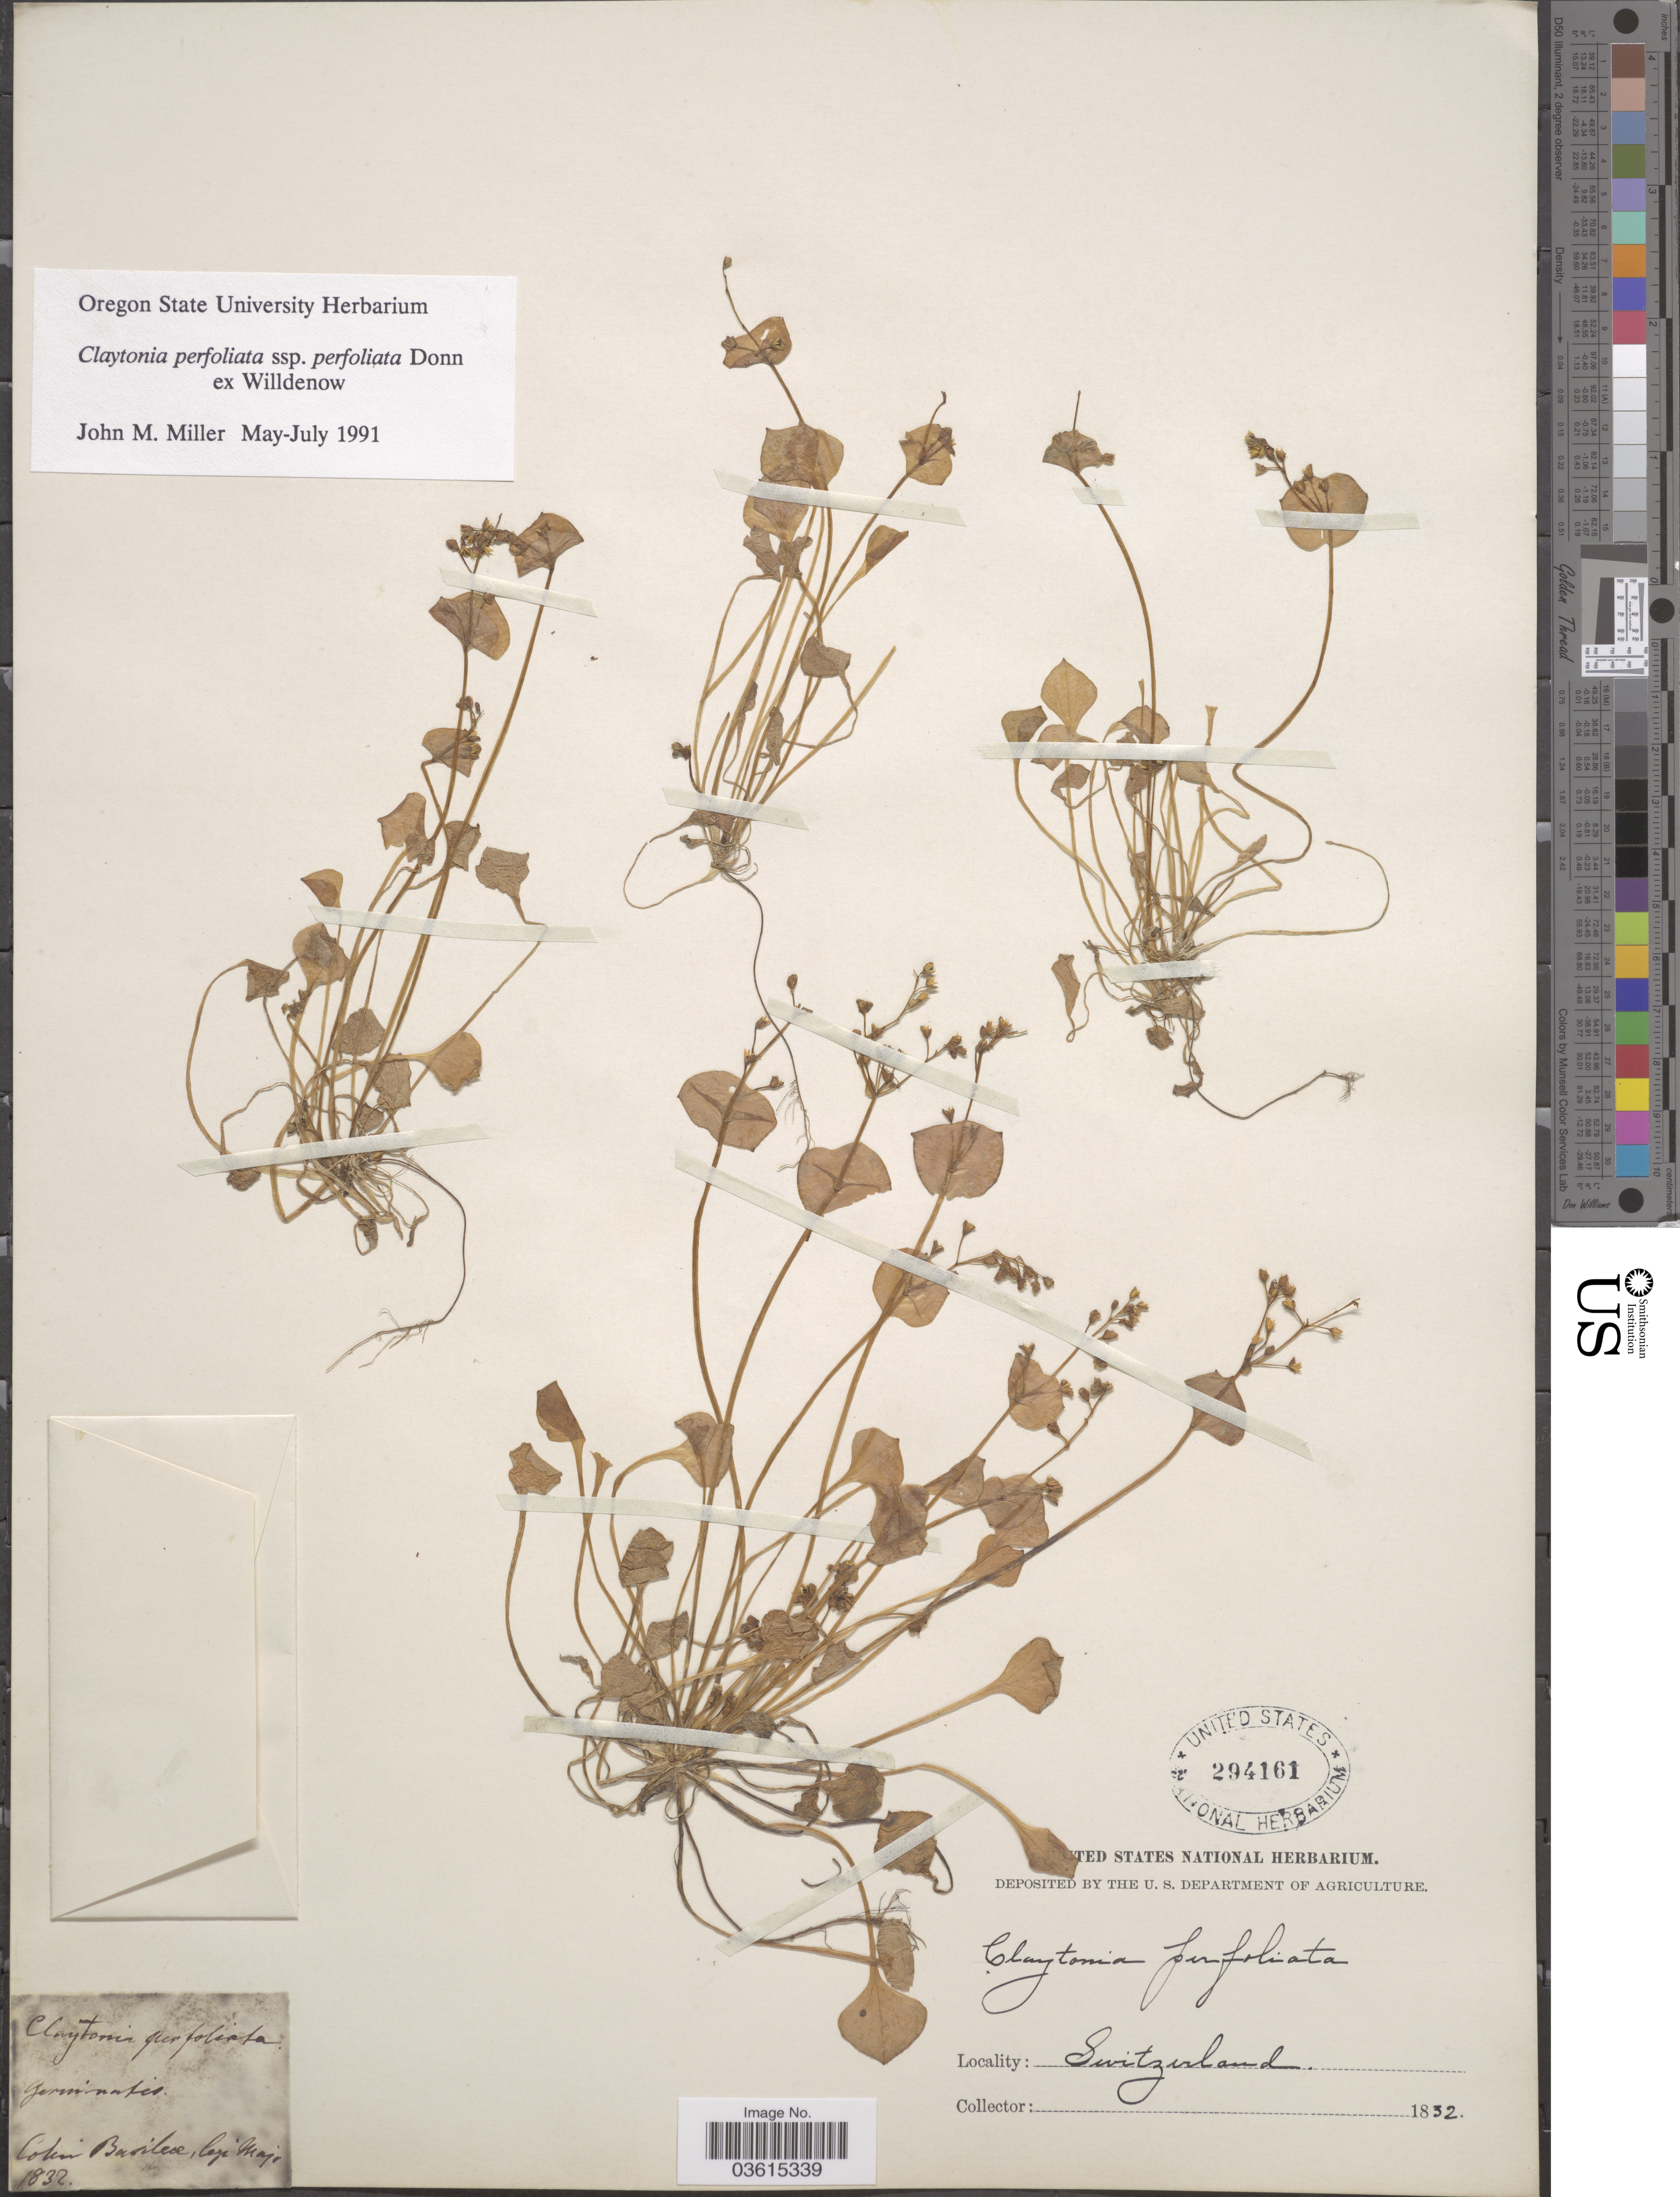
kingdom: Plantae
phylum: Tracheophyta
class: Magnoliopsida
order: Caryophyllales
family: Montiaceae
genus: Claytonia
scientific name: Claytonia perfoliata subsp. perfoliata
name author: Donn ex Willd.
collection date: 1832-05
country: Switzerland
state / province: Basel-Stadt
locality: Basiliae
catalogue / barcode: US 294161